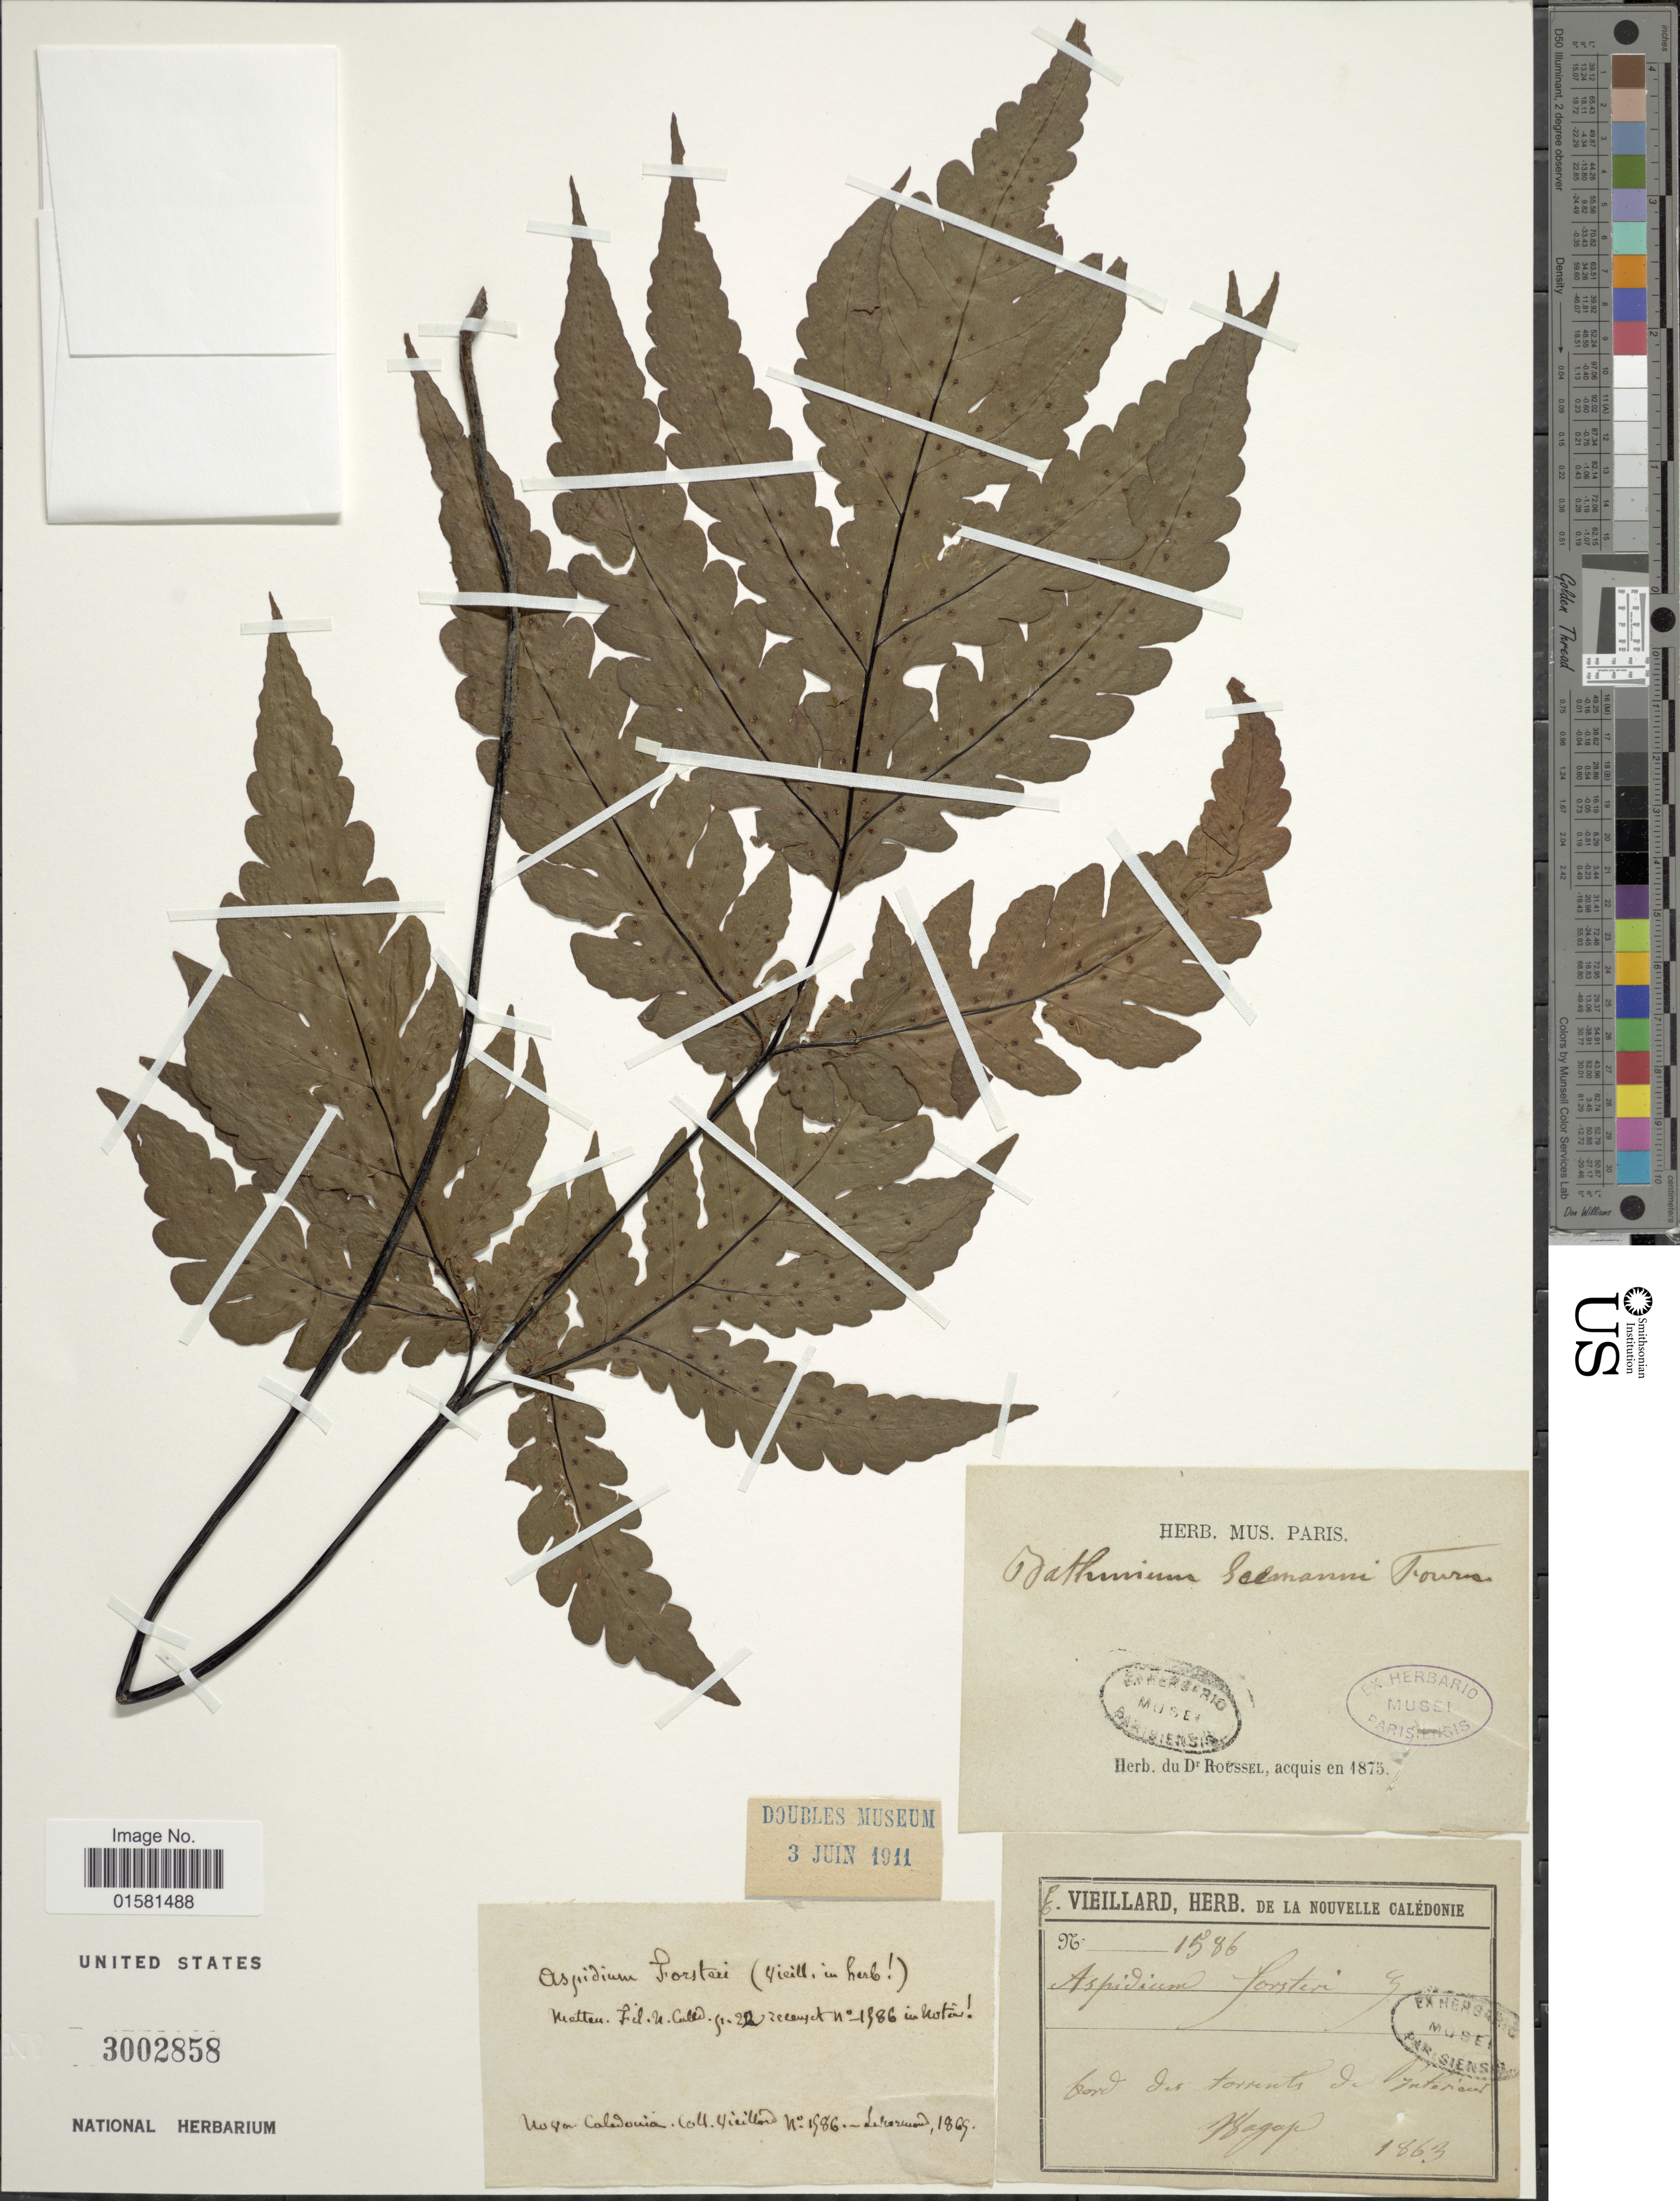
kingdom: Plantae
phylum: Tracheophyta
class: Polypodiopsida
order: Polypodiales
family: Tectariaceae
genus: Tectaria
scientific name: Tectaria seemannii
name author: (E. Fourn.) Copel.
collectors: -. Vieillard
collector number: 1586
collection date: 1863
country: New Caledonia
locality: Nouvelle Caledonie, Bord dis torrents de [illegible text] [interpreted]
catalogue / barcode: US 3002858